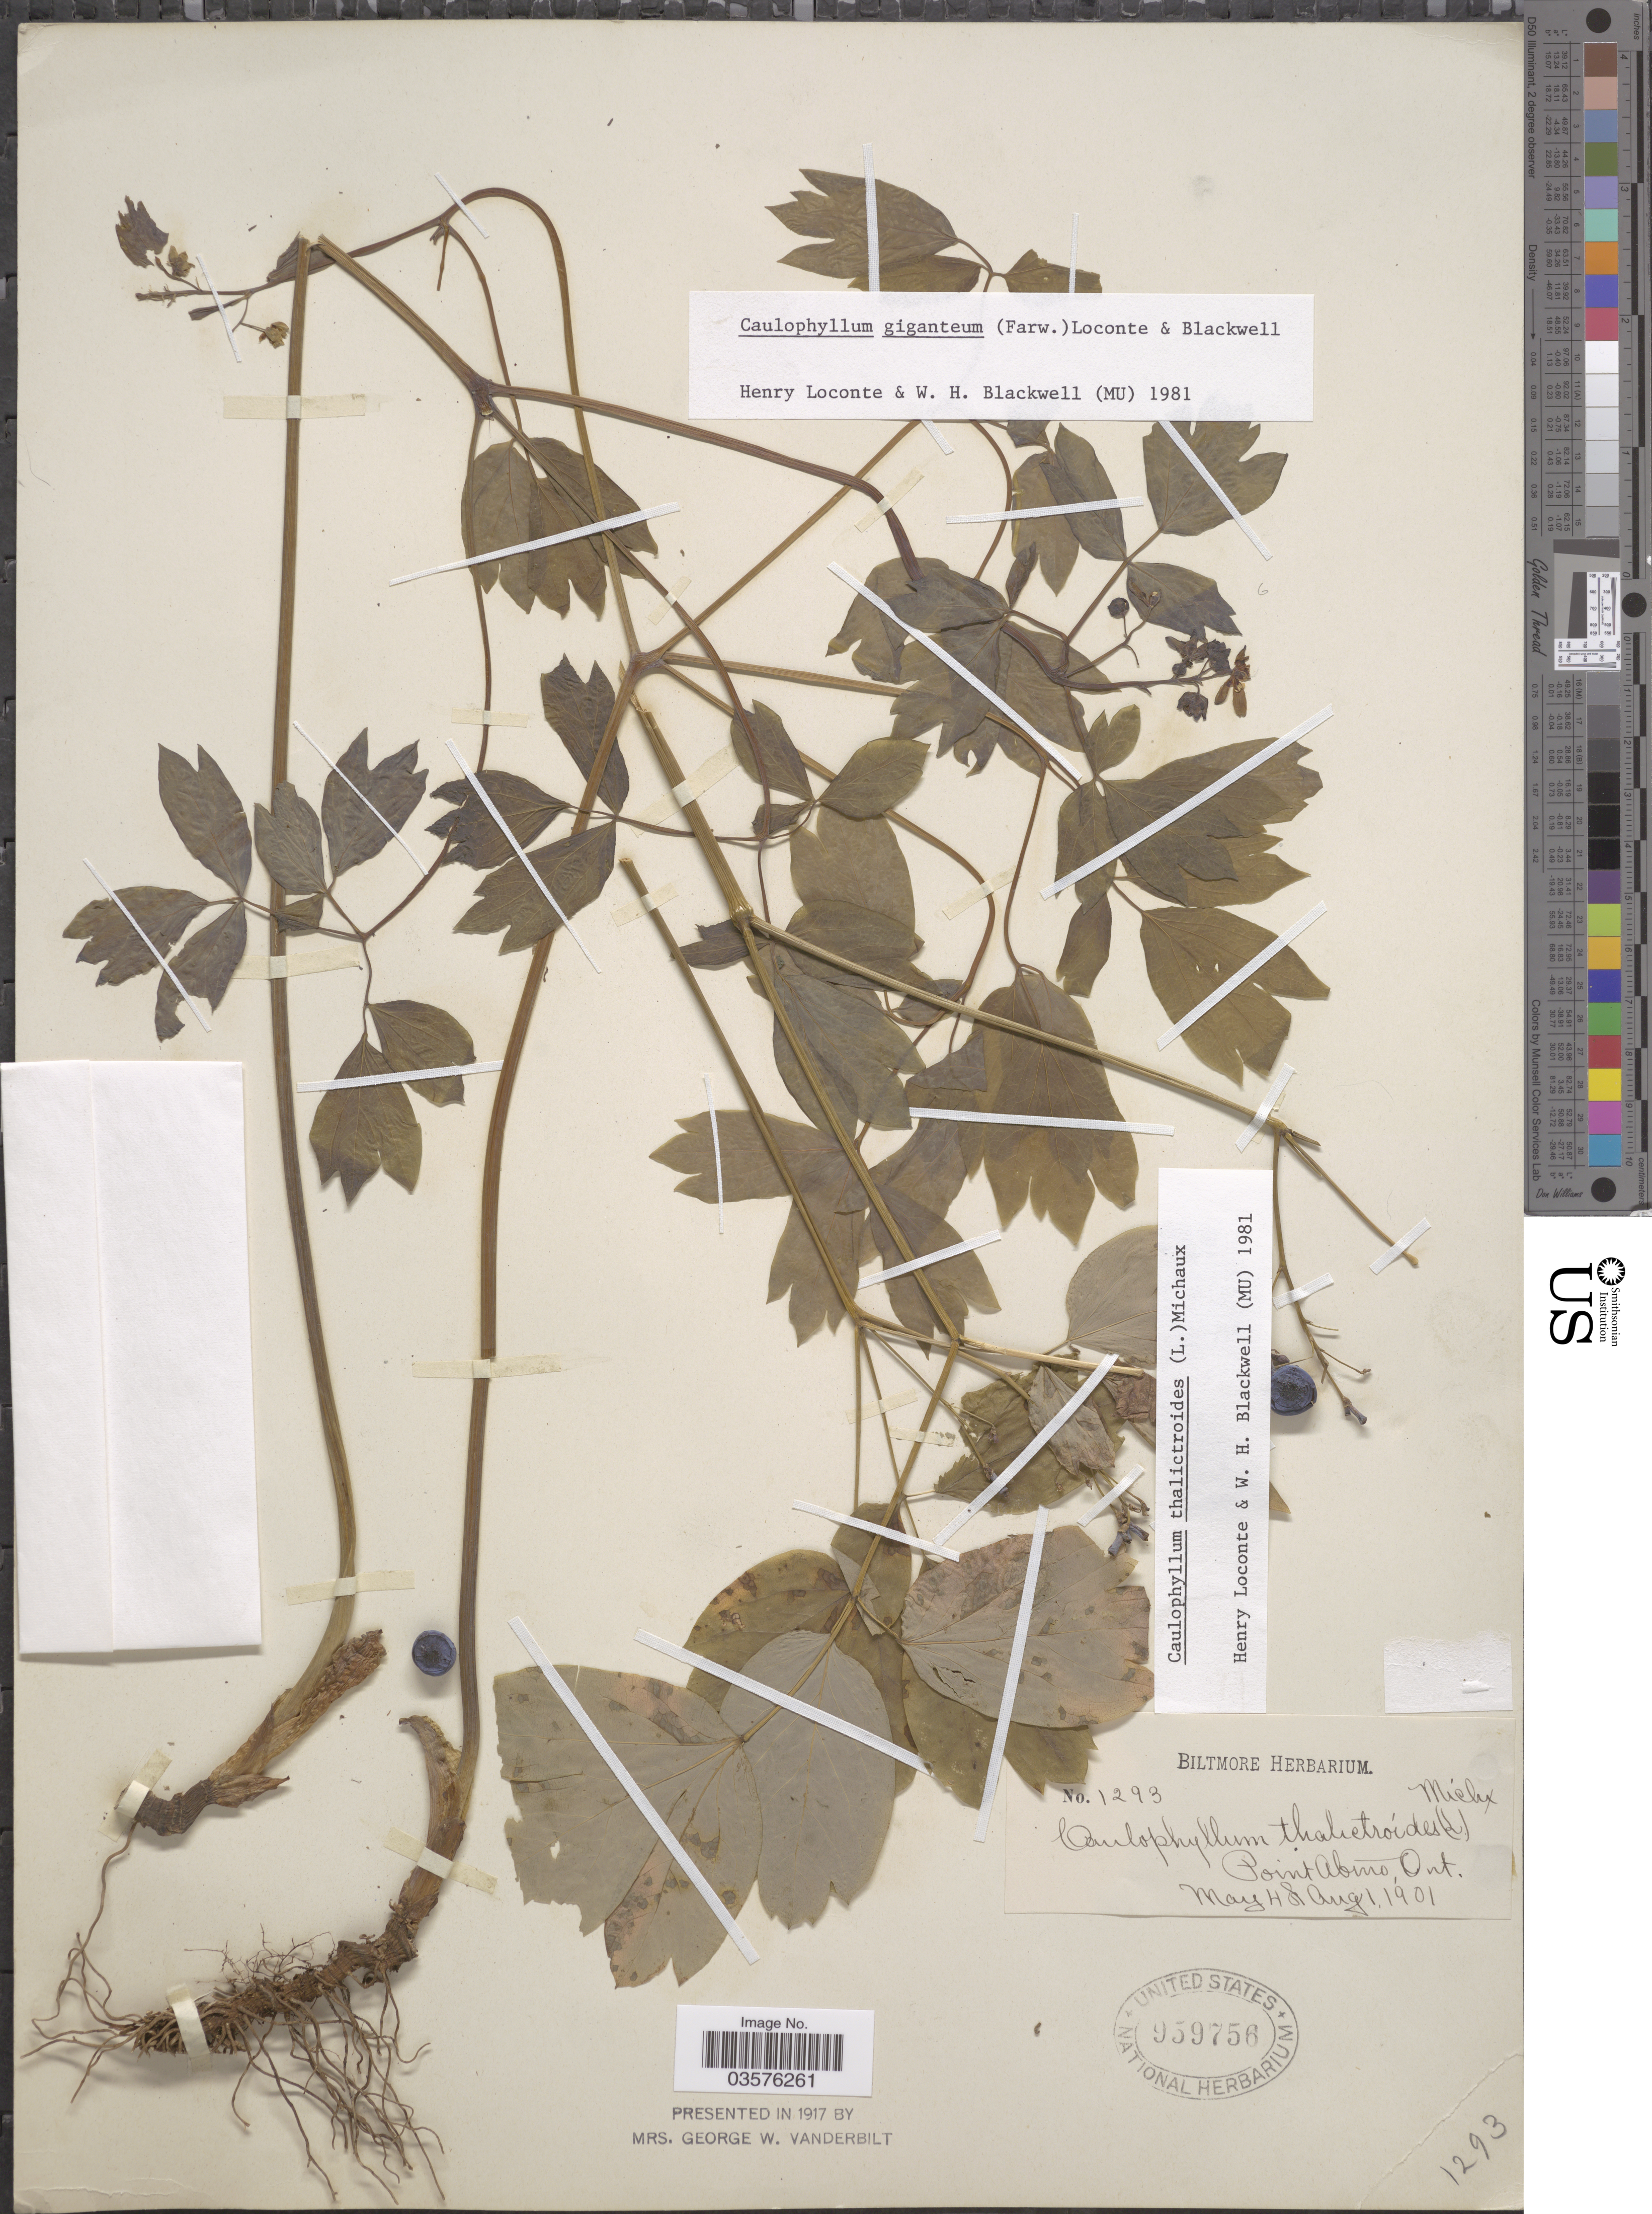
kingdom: Plantae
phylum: Tracheophyta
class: Magnoliopsida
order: Ranunculales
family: Berberidaceae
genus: Caulophyllum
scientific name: Caulophyllum thalictroides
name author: (L.) Michx.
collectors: ex herb. Biltmore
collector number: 1293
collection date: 1901-05-04/1901-08-01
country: Canada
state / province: Ontario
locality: Point Abino.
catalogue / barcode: US 959756